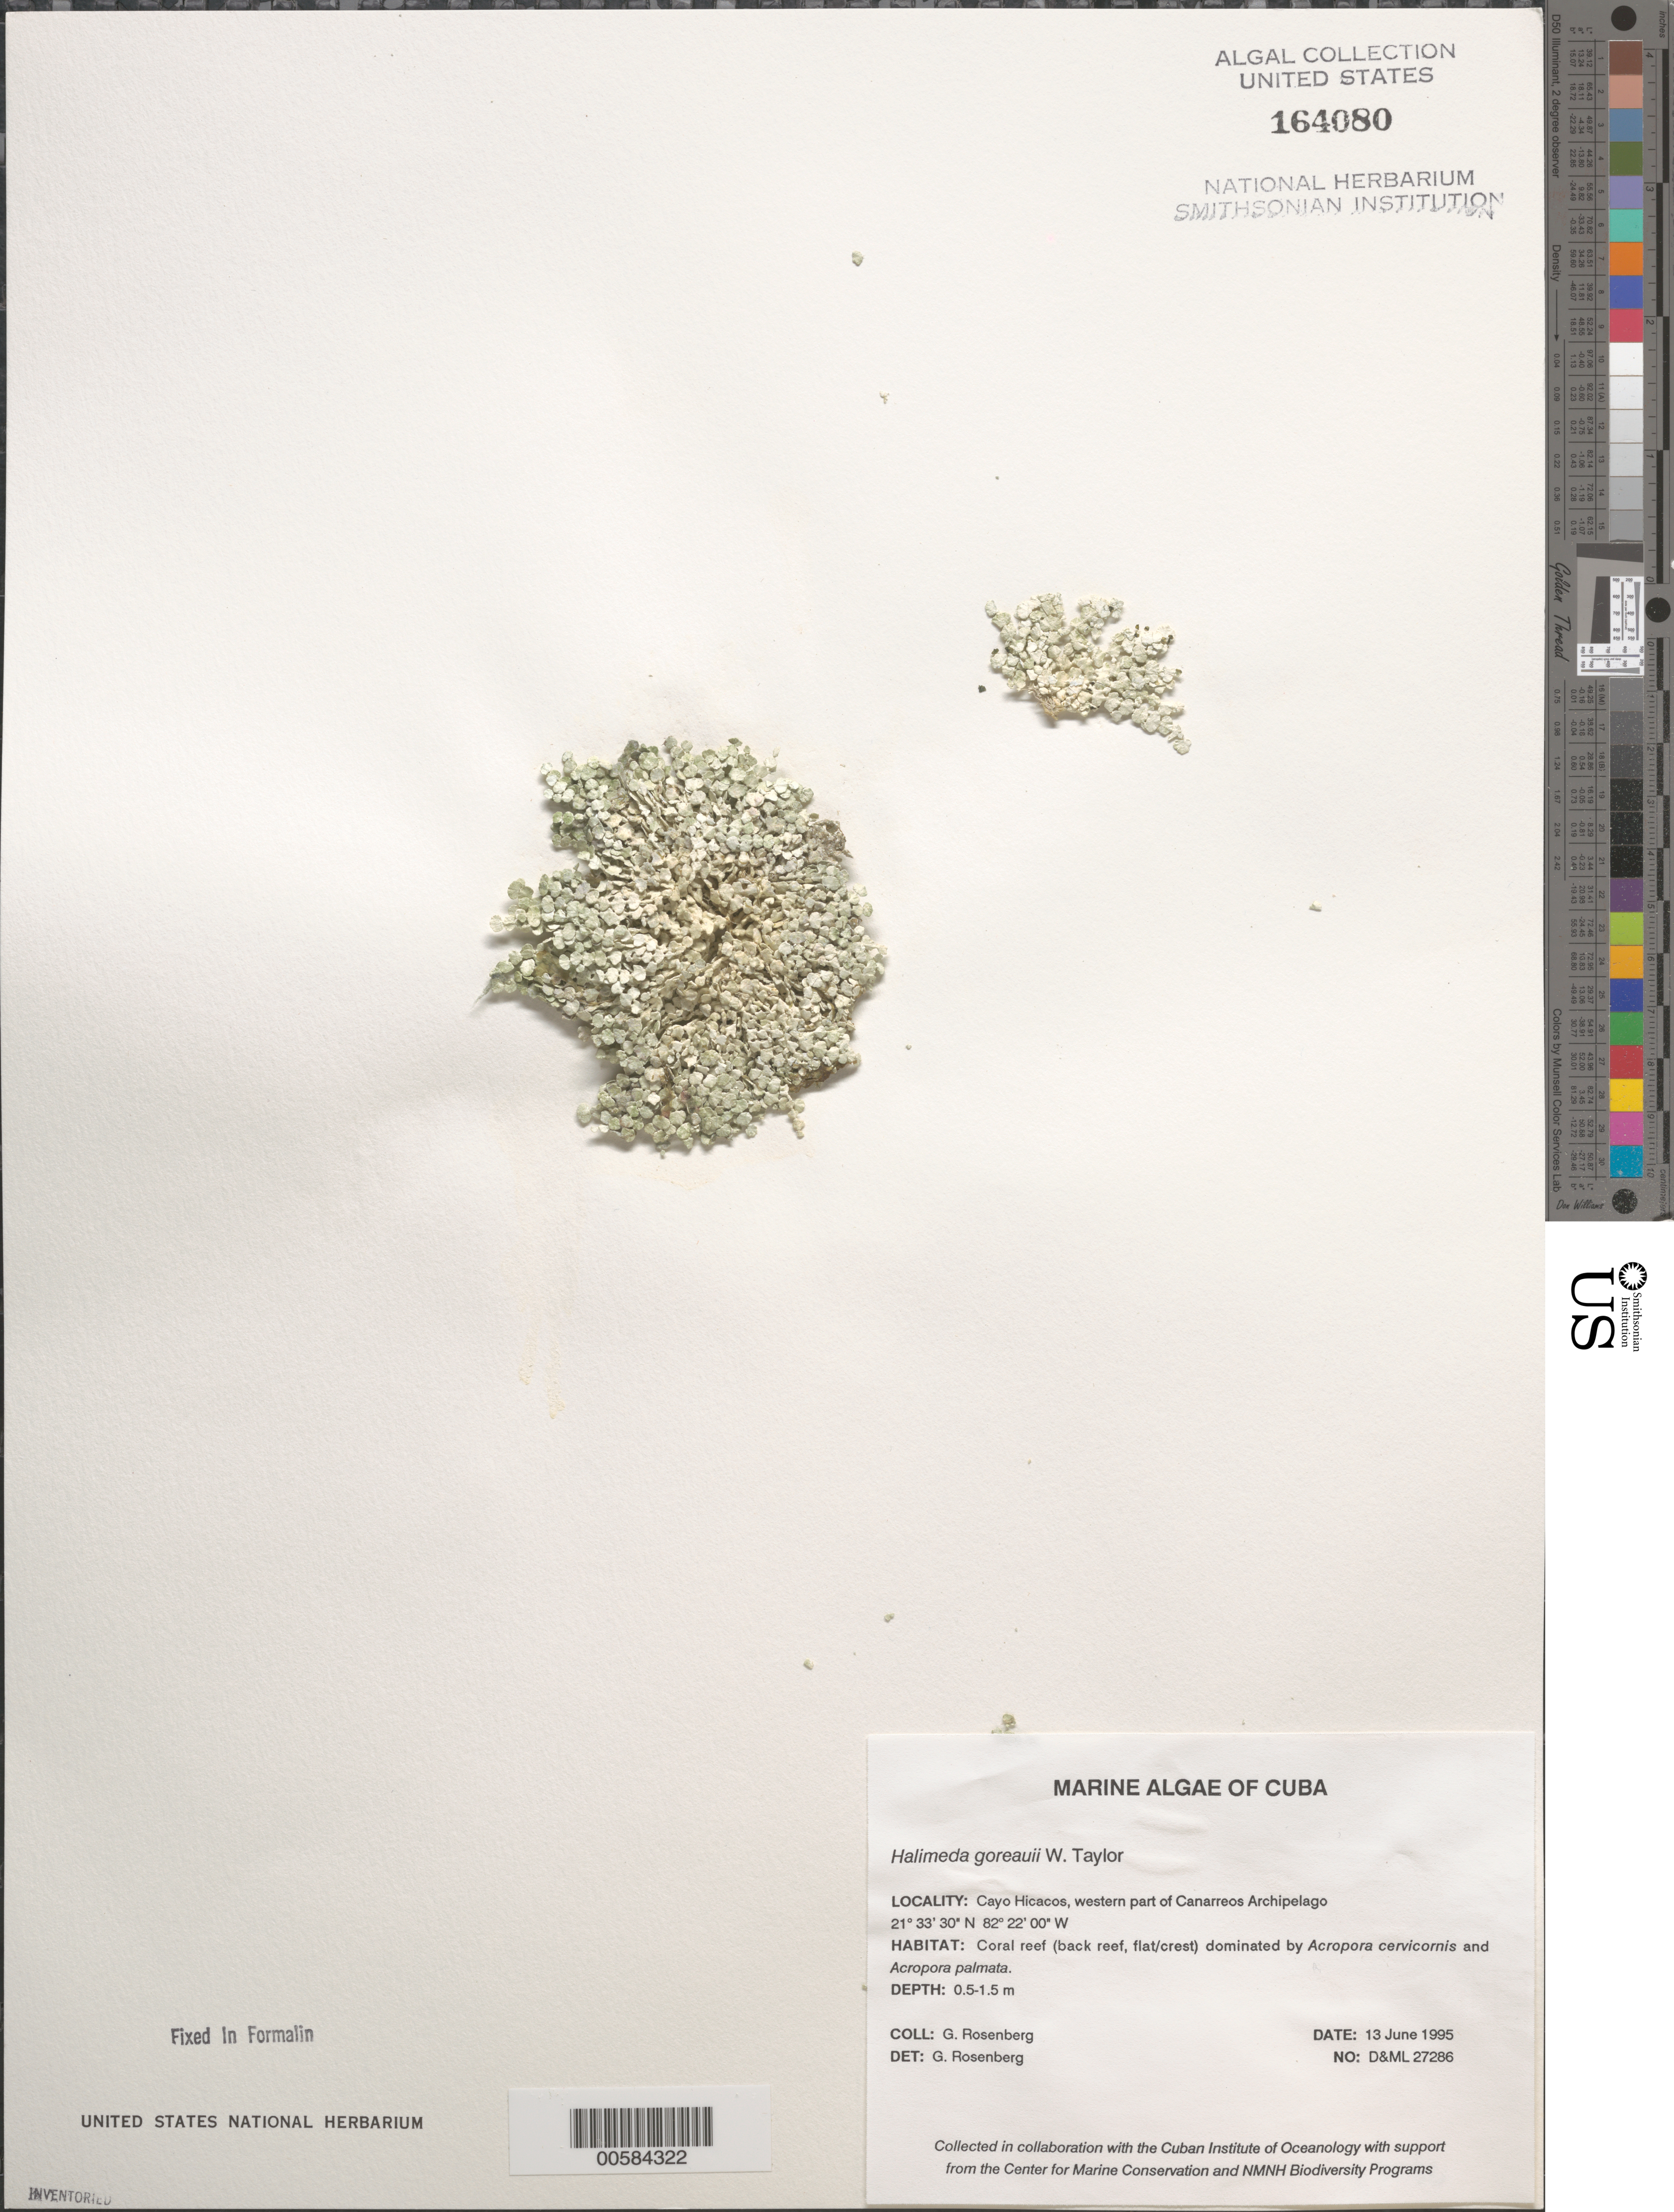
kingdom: Plantae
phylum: Chlorophyta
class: Ulvophyceae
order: Bryopsidales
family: Halimedaceae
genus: Halimeda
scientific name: Halimeda goreaui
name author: W.R. Taylor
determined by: Rosenberg, G.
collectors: G. Rosenberg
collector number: D&ML 27286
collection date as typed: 13 Jun 1995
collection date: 1995-06-13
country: Cuba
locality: Cayo hicacos, western canarreos archipelago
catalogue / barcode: US 164080